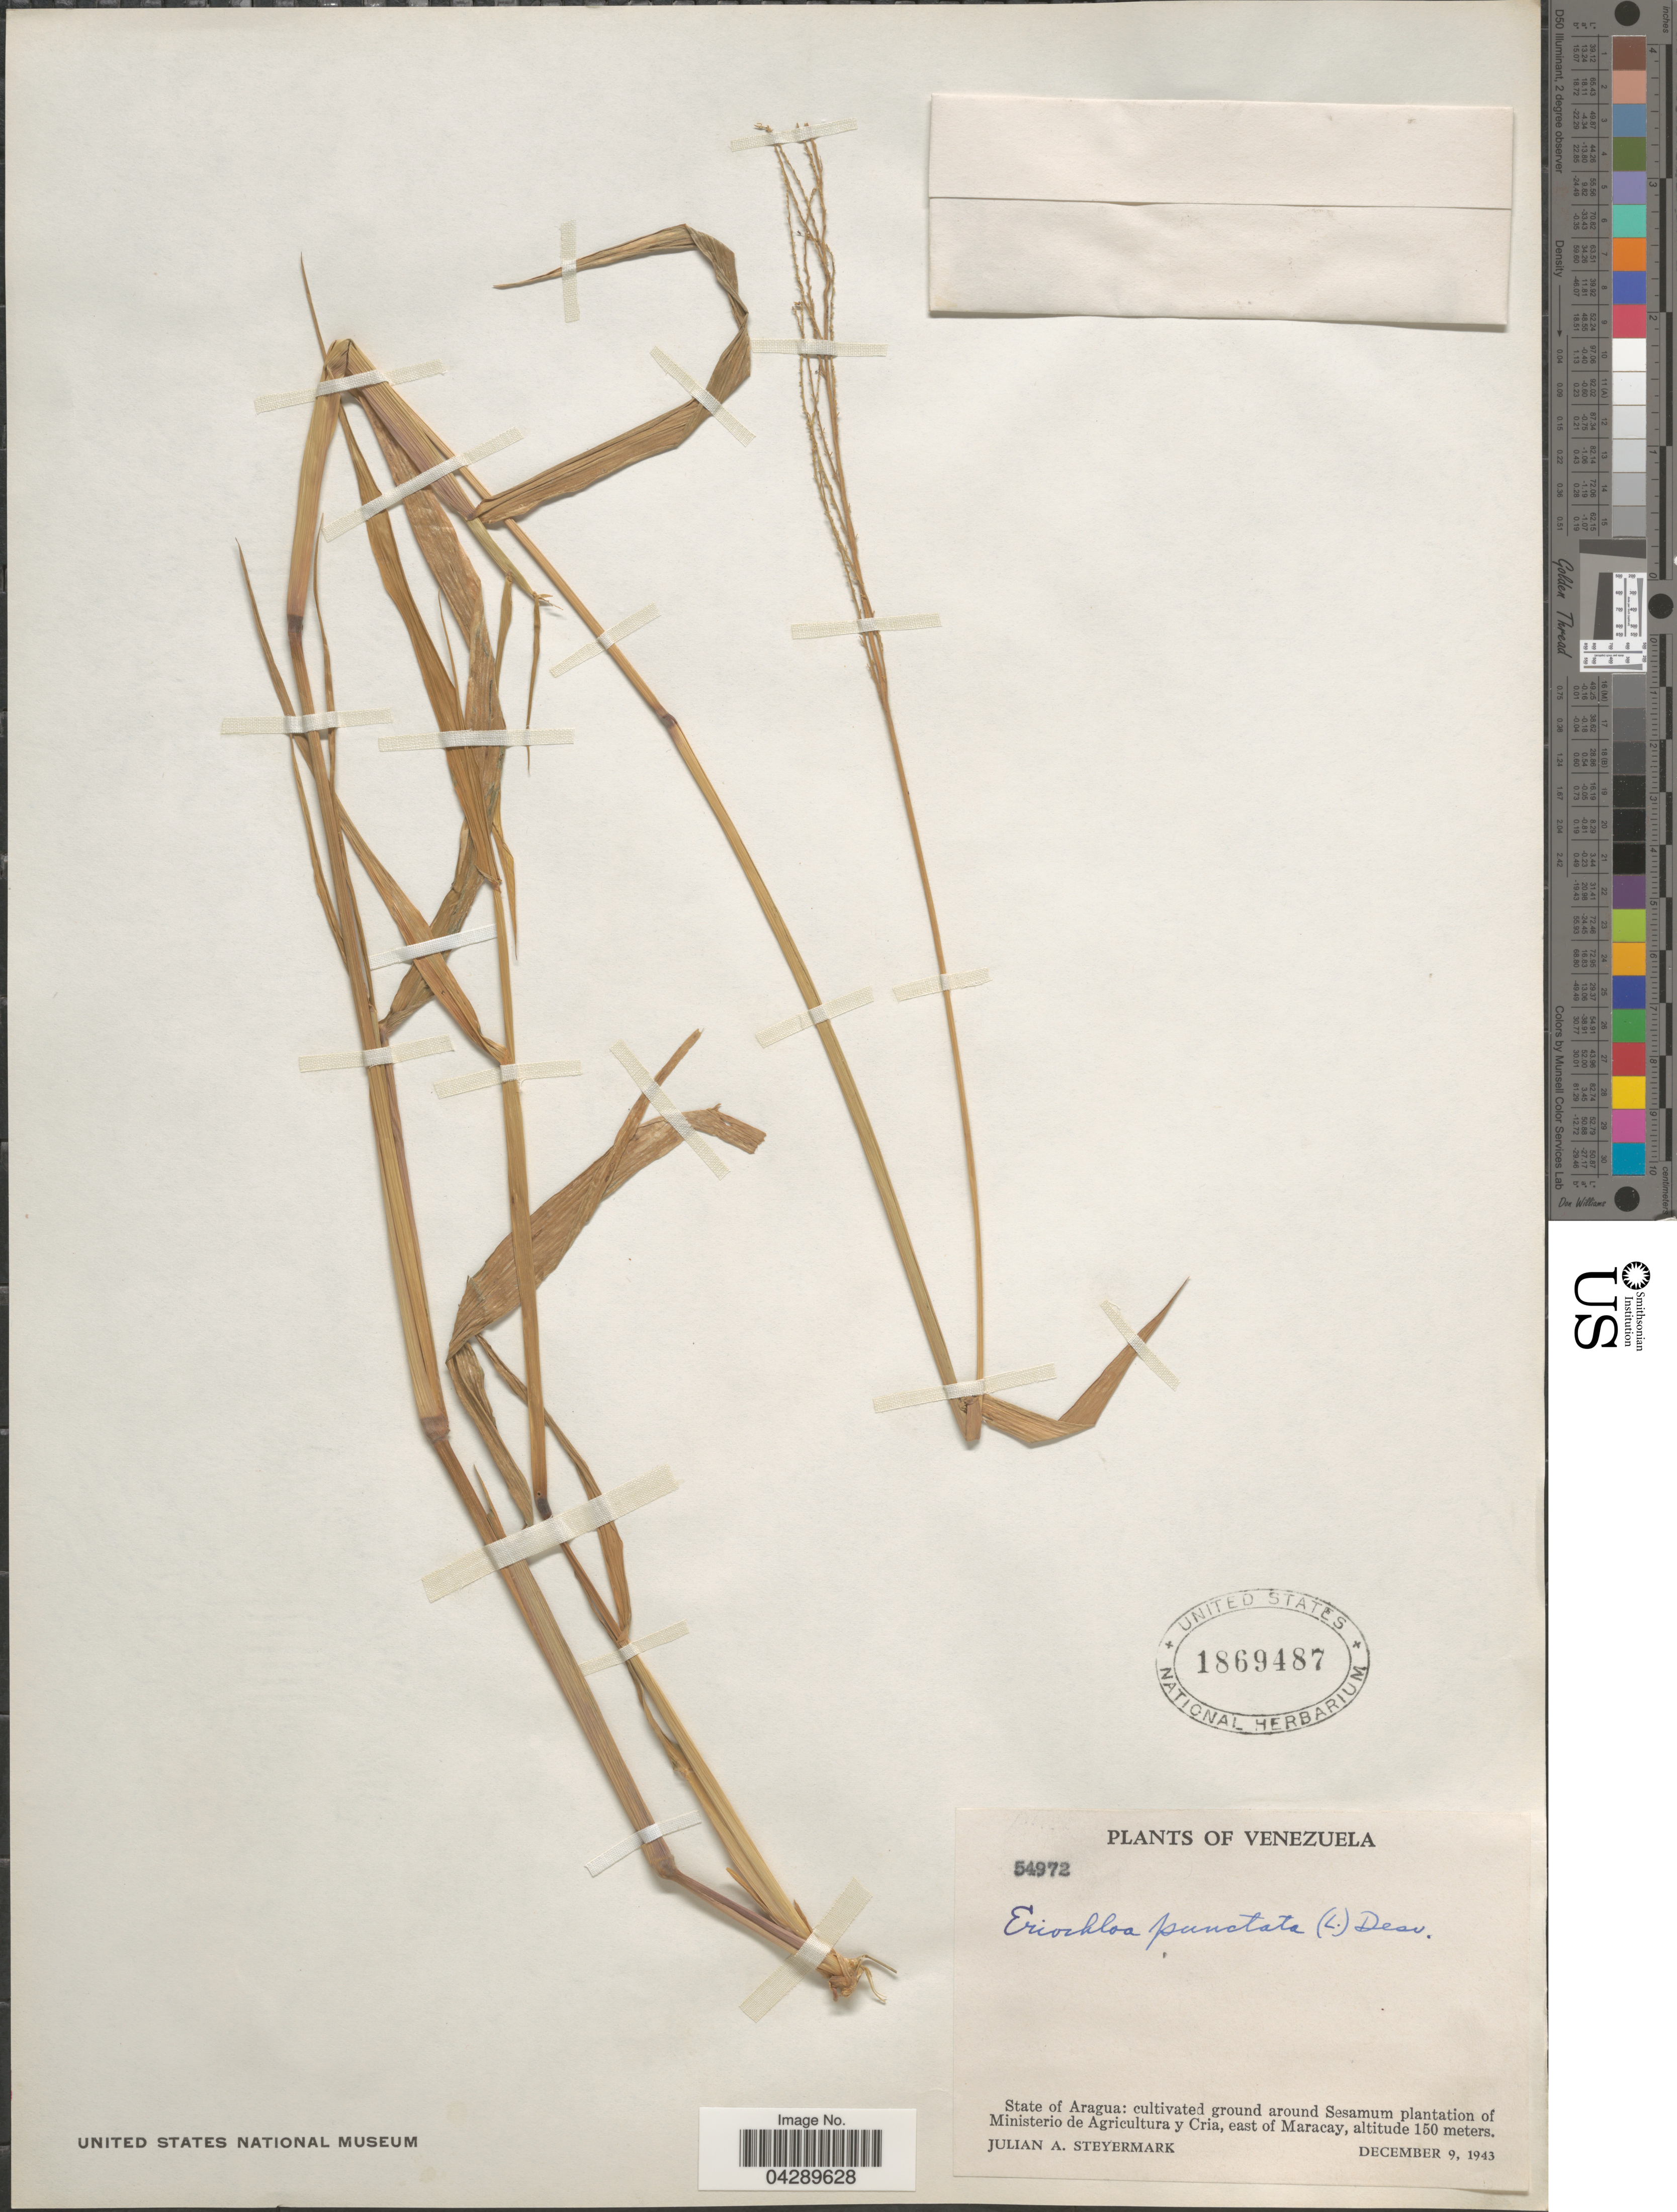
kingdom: Plantae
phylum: Tracheophyta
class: Liliopsida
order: Poales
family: Poaceae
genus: Eriochloa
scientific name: Eriochloa punctata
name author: (L.) Desv. ex Ham.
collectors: J. Steyermark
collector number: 54972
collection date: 1943-12-09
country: Venezuela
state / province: Aragua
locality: Cultivated ground around Sesamum plantation of Ministerio de Agricultura y Cria, east of Maracay.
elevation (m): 150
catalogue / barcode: US 1869487